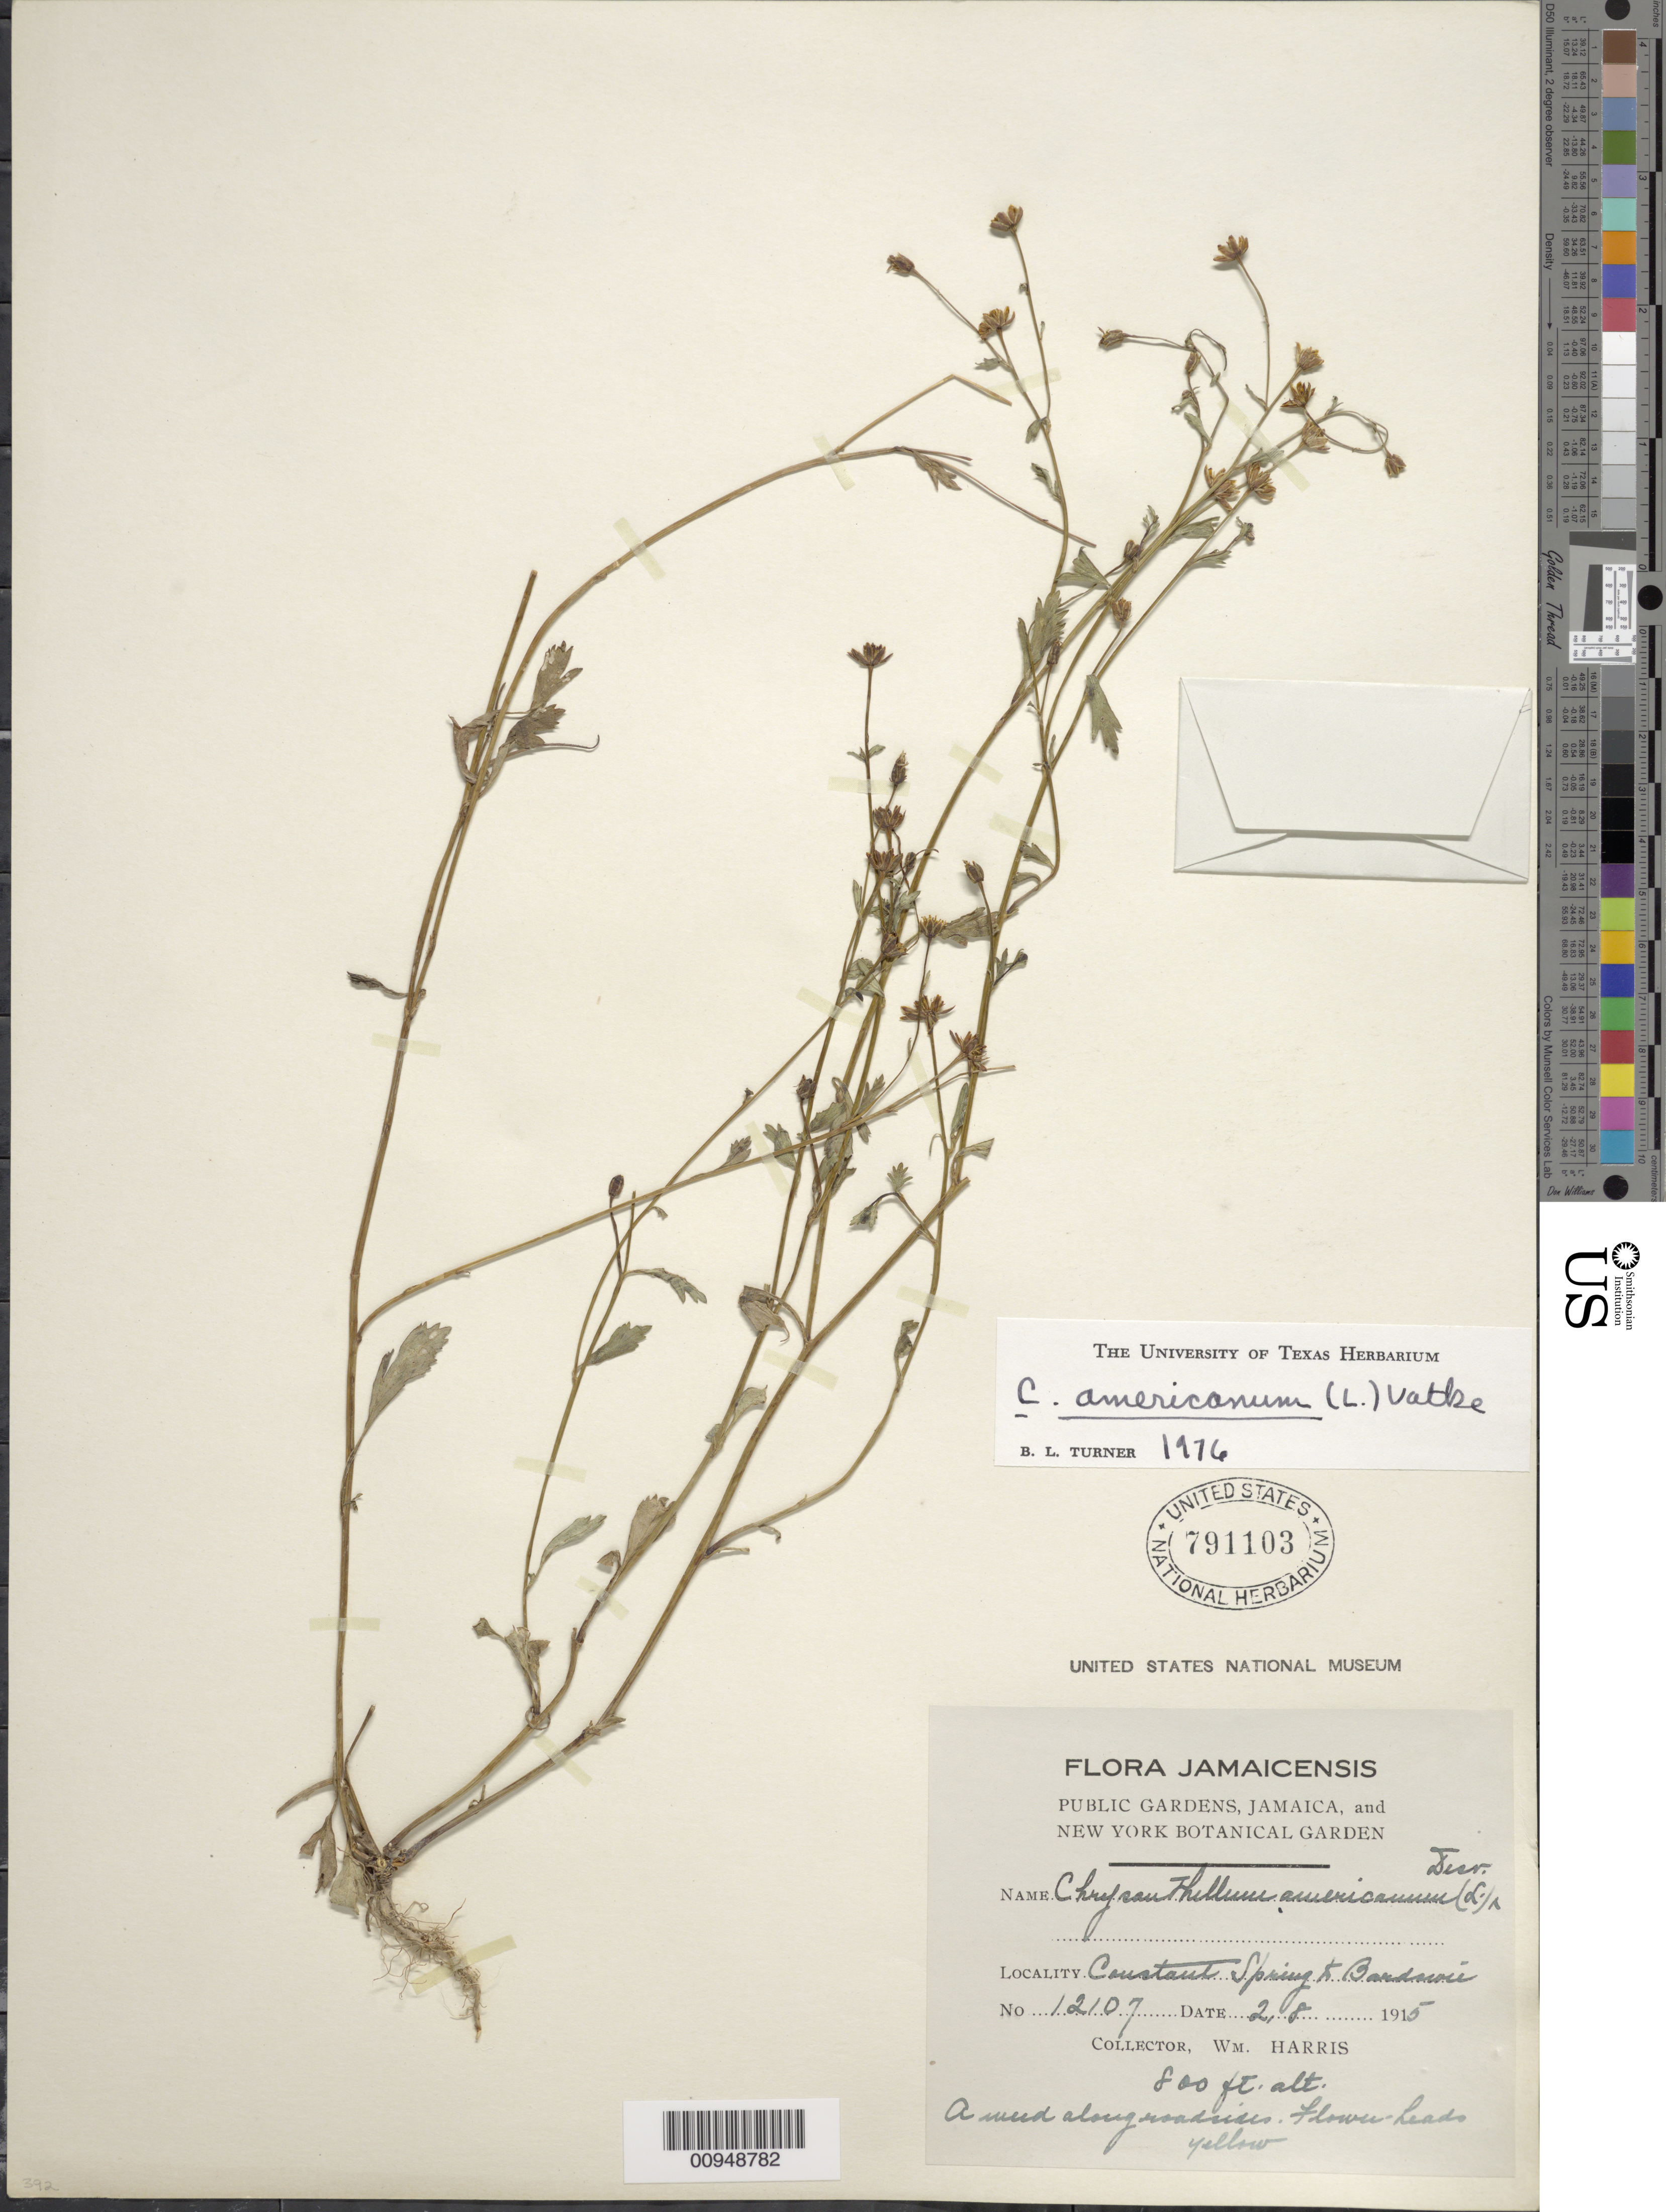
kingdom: Plantae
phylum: Tracheophyta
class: Magnoliopsida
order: Asterales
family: Asteraceae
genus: Chrysanthellum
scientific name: Chrysanthellum americanum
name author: (L.) Vatke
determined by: Turner, B. L.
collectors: W. H. Harris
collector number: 12107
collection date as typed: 02 Aug 1915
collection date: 1915-08-02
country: Jamaica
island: Jamaica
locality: "Constant Spring to Bandavoce"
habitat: Along roadsides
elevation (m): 244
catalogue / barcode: US 791103